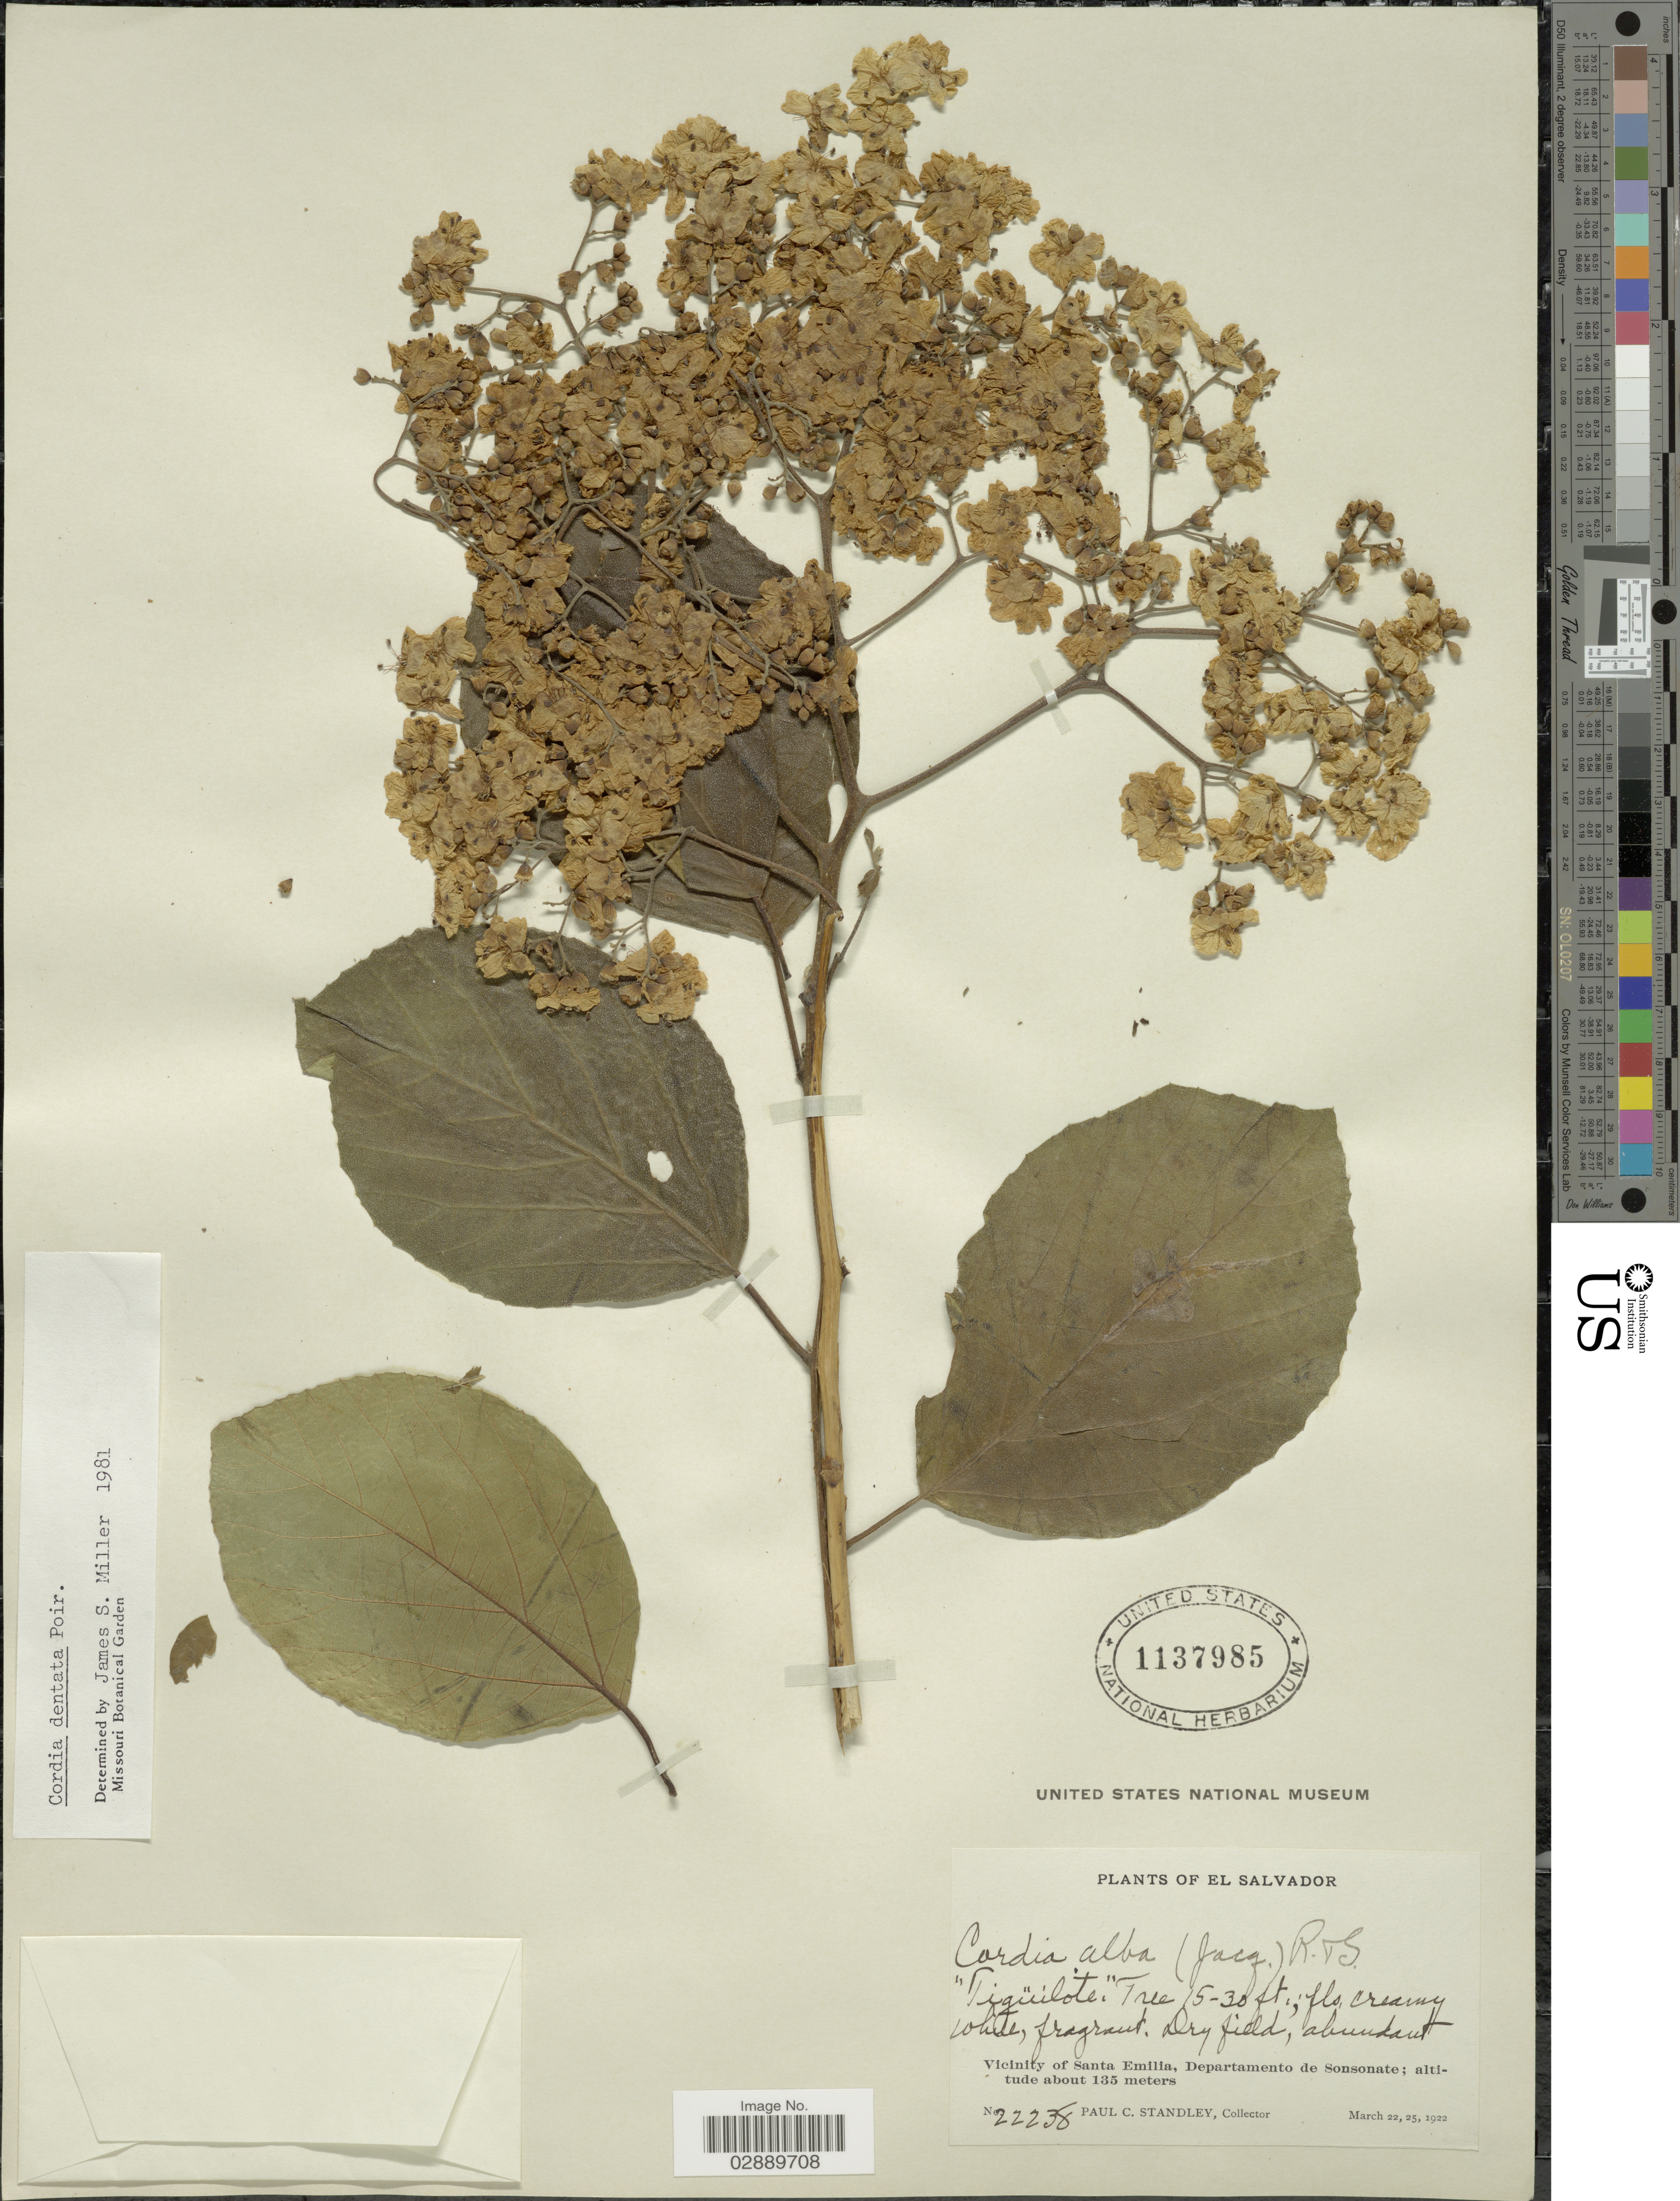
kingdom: Plantae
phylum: Tracheophyta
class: Magnoliopsida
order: Boraginales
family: Cordiaceae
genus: Cordia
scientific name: Cordia dentata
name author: Poir.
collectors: P. C. Standley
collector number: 22238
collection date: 1922-03-22/1922-03-25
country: El Salvador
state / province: Sonsonate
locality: Vicinity of Santa Emilia, Departamento de Sonsonate.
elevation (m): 135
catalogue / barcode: US 1137985